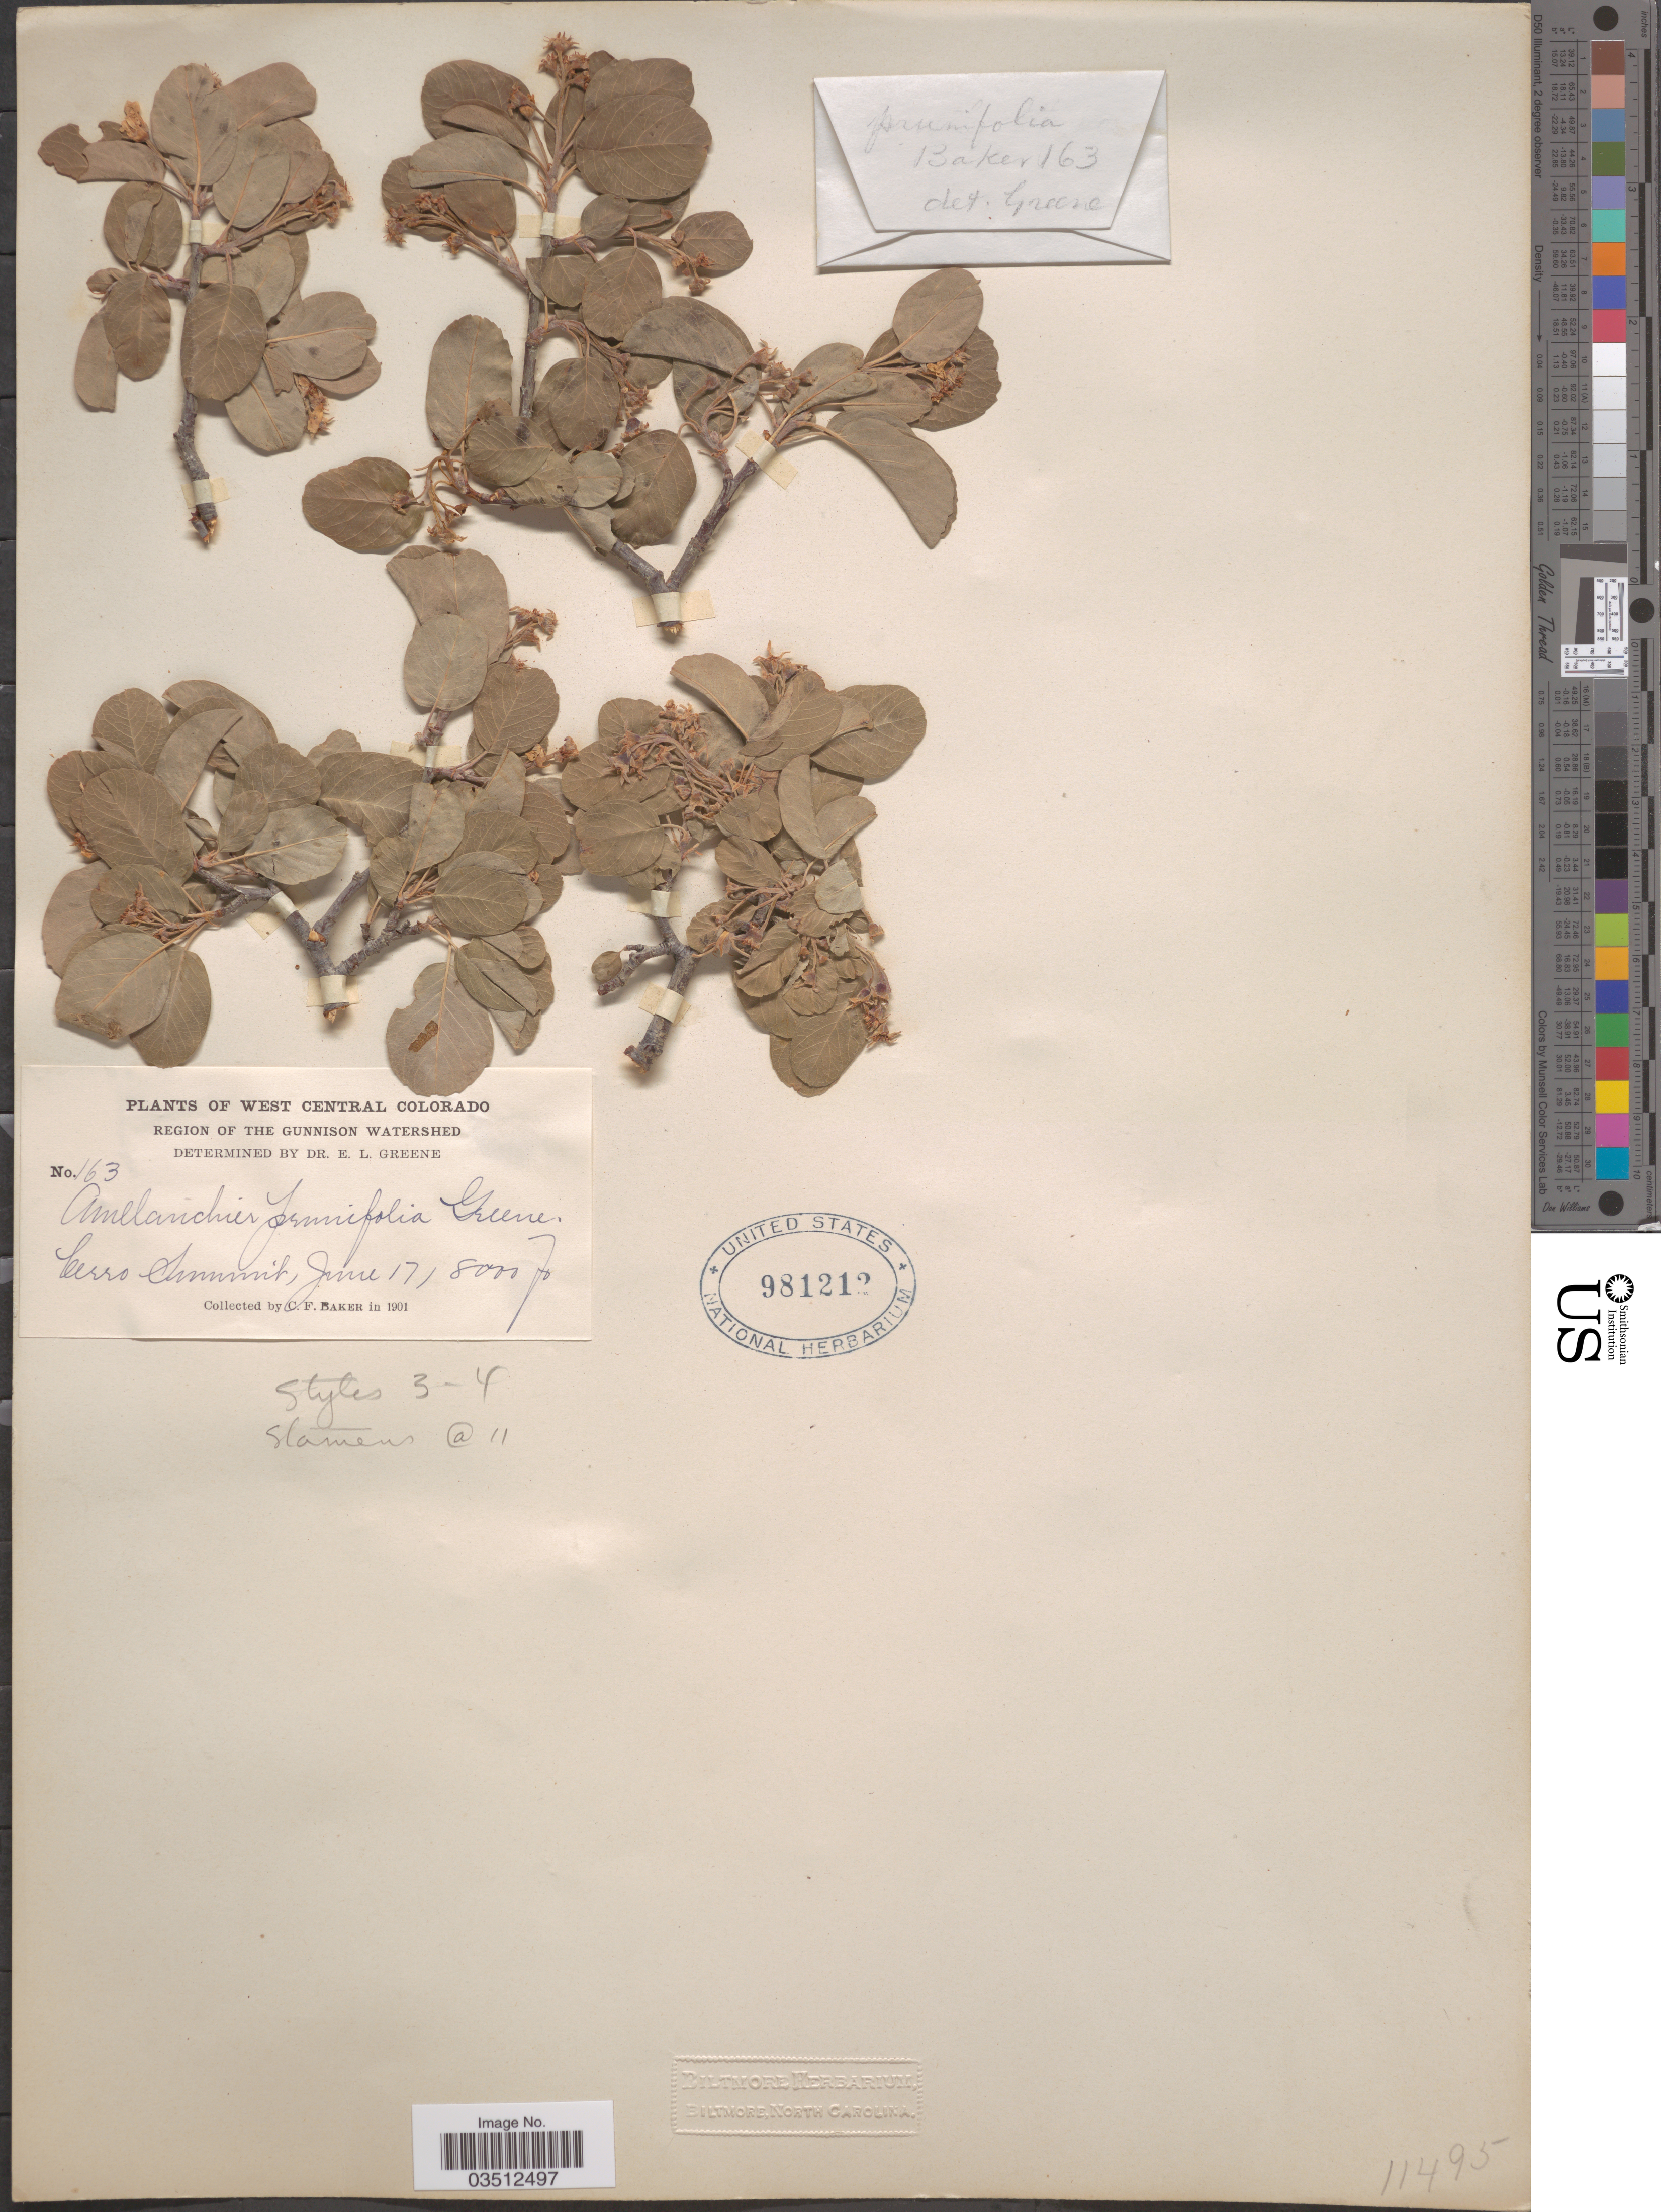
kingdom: Plantae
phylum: Tracheophyta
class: Magnoliopsida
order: Rosales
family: Rosaceae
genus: Amelanchier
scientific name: Amelanchier prunifolia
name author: Greene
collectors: C. F. Baker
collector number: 163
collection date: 1901-06-17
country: United States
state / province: Colorado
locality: West Central Colorado. Region of the Gunnison Watershed. Cerro Summit.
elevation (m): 2438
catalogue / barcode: US 981212